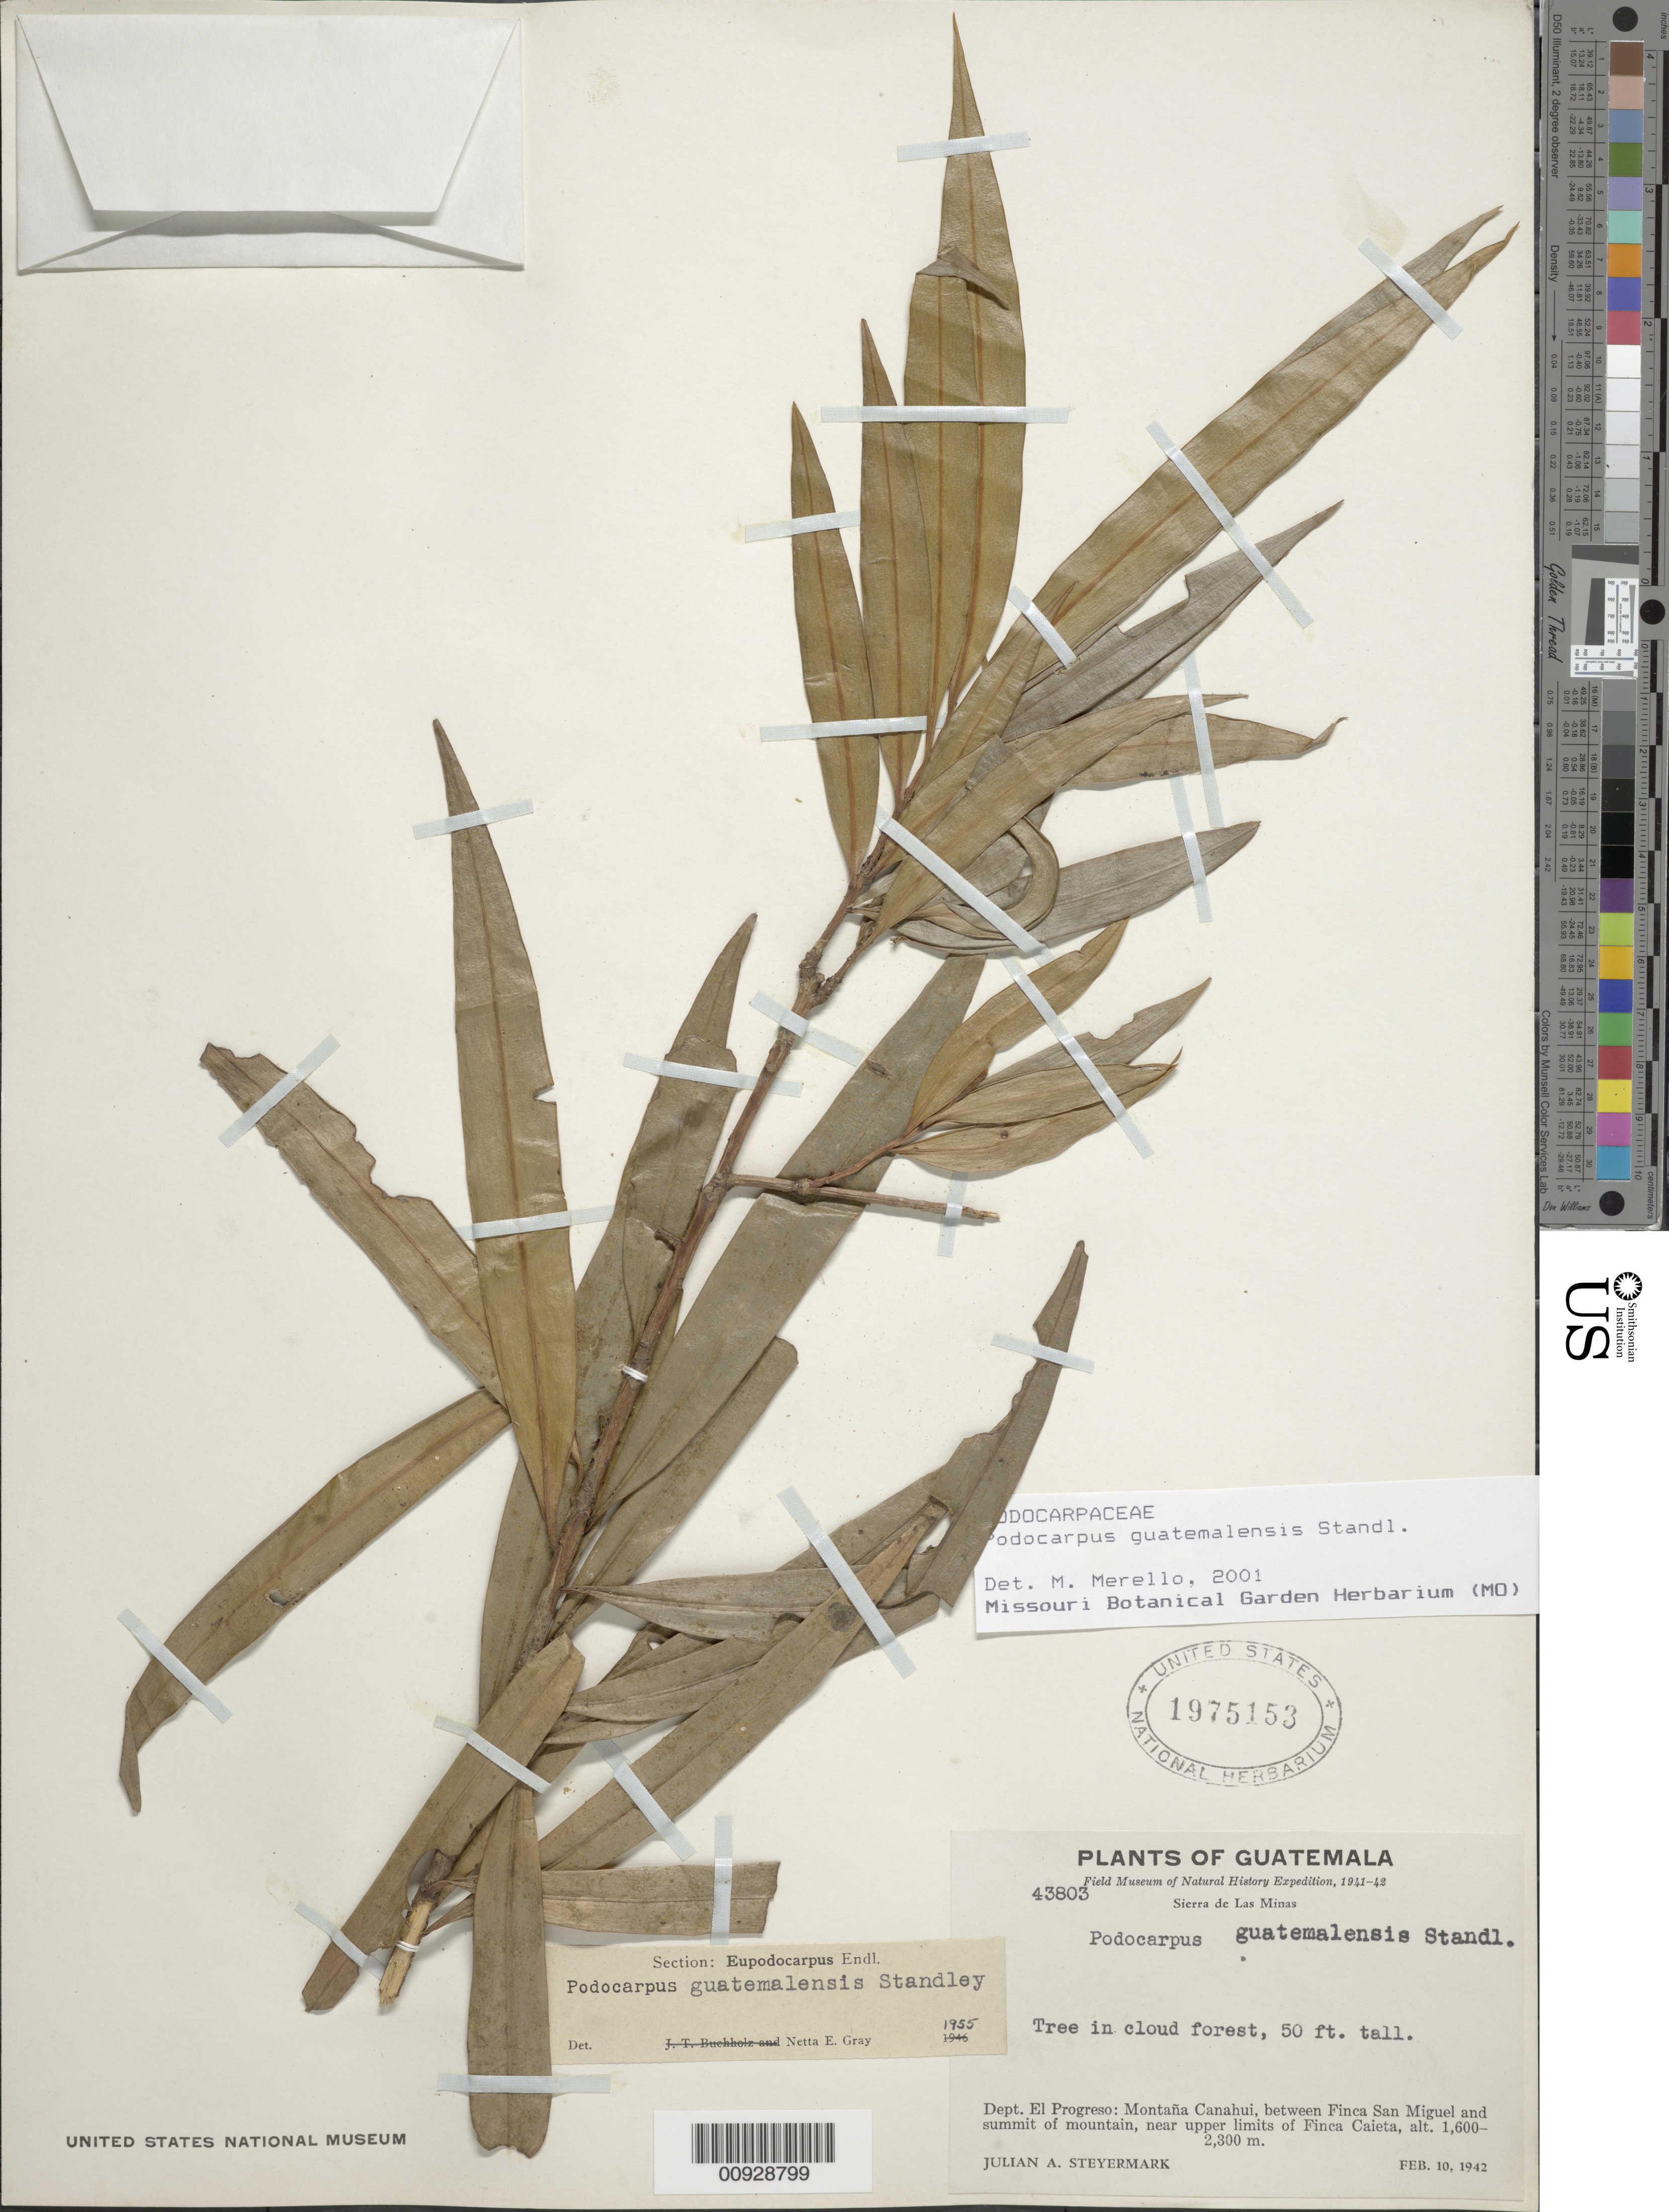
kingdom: Plantae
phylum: Tracheophyta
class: Pinopsida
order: Pinales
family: Podocarpaceae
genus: Podocarpus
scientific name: Podocarpus guatemalensis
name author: Standl.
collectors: J. Steyermark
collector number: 43803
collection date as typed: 10 Feb 1942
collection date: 1942-02-10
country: Guatemala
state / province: El Progreso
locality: Guatemala, Dept. El Progreso: Montaña Canahui, between Finca San Miguel and summit of mountain, near upper limits of Finca Caieta. Sierra de Las Minas.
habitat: Cloud forest.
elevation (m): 2300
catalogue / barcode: US 1975153